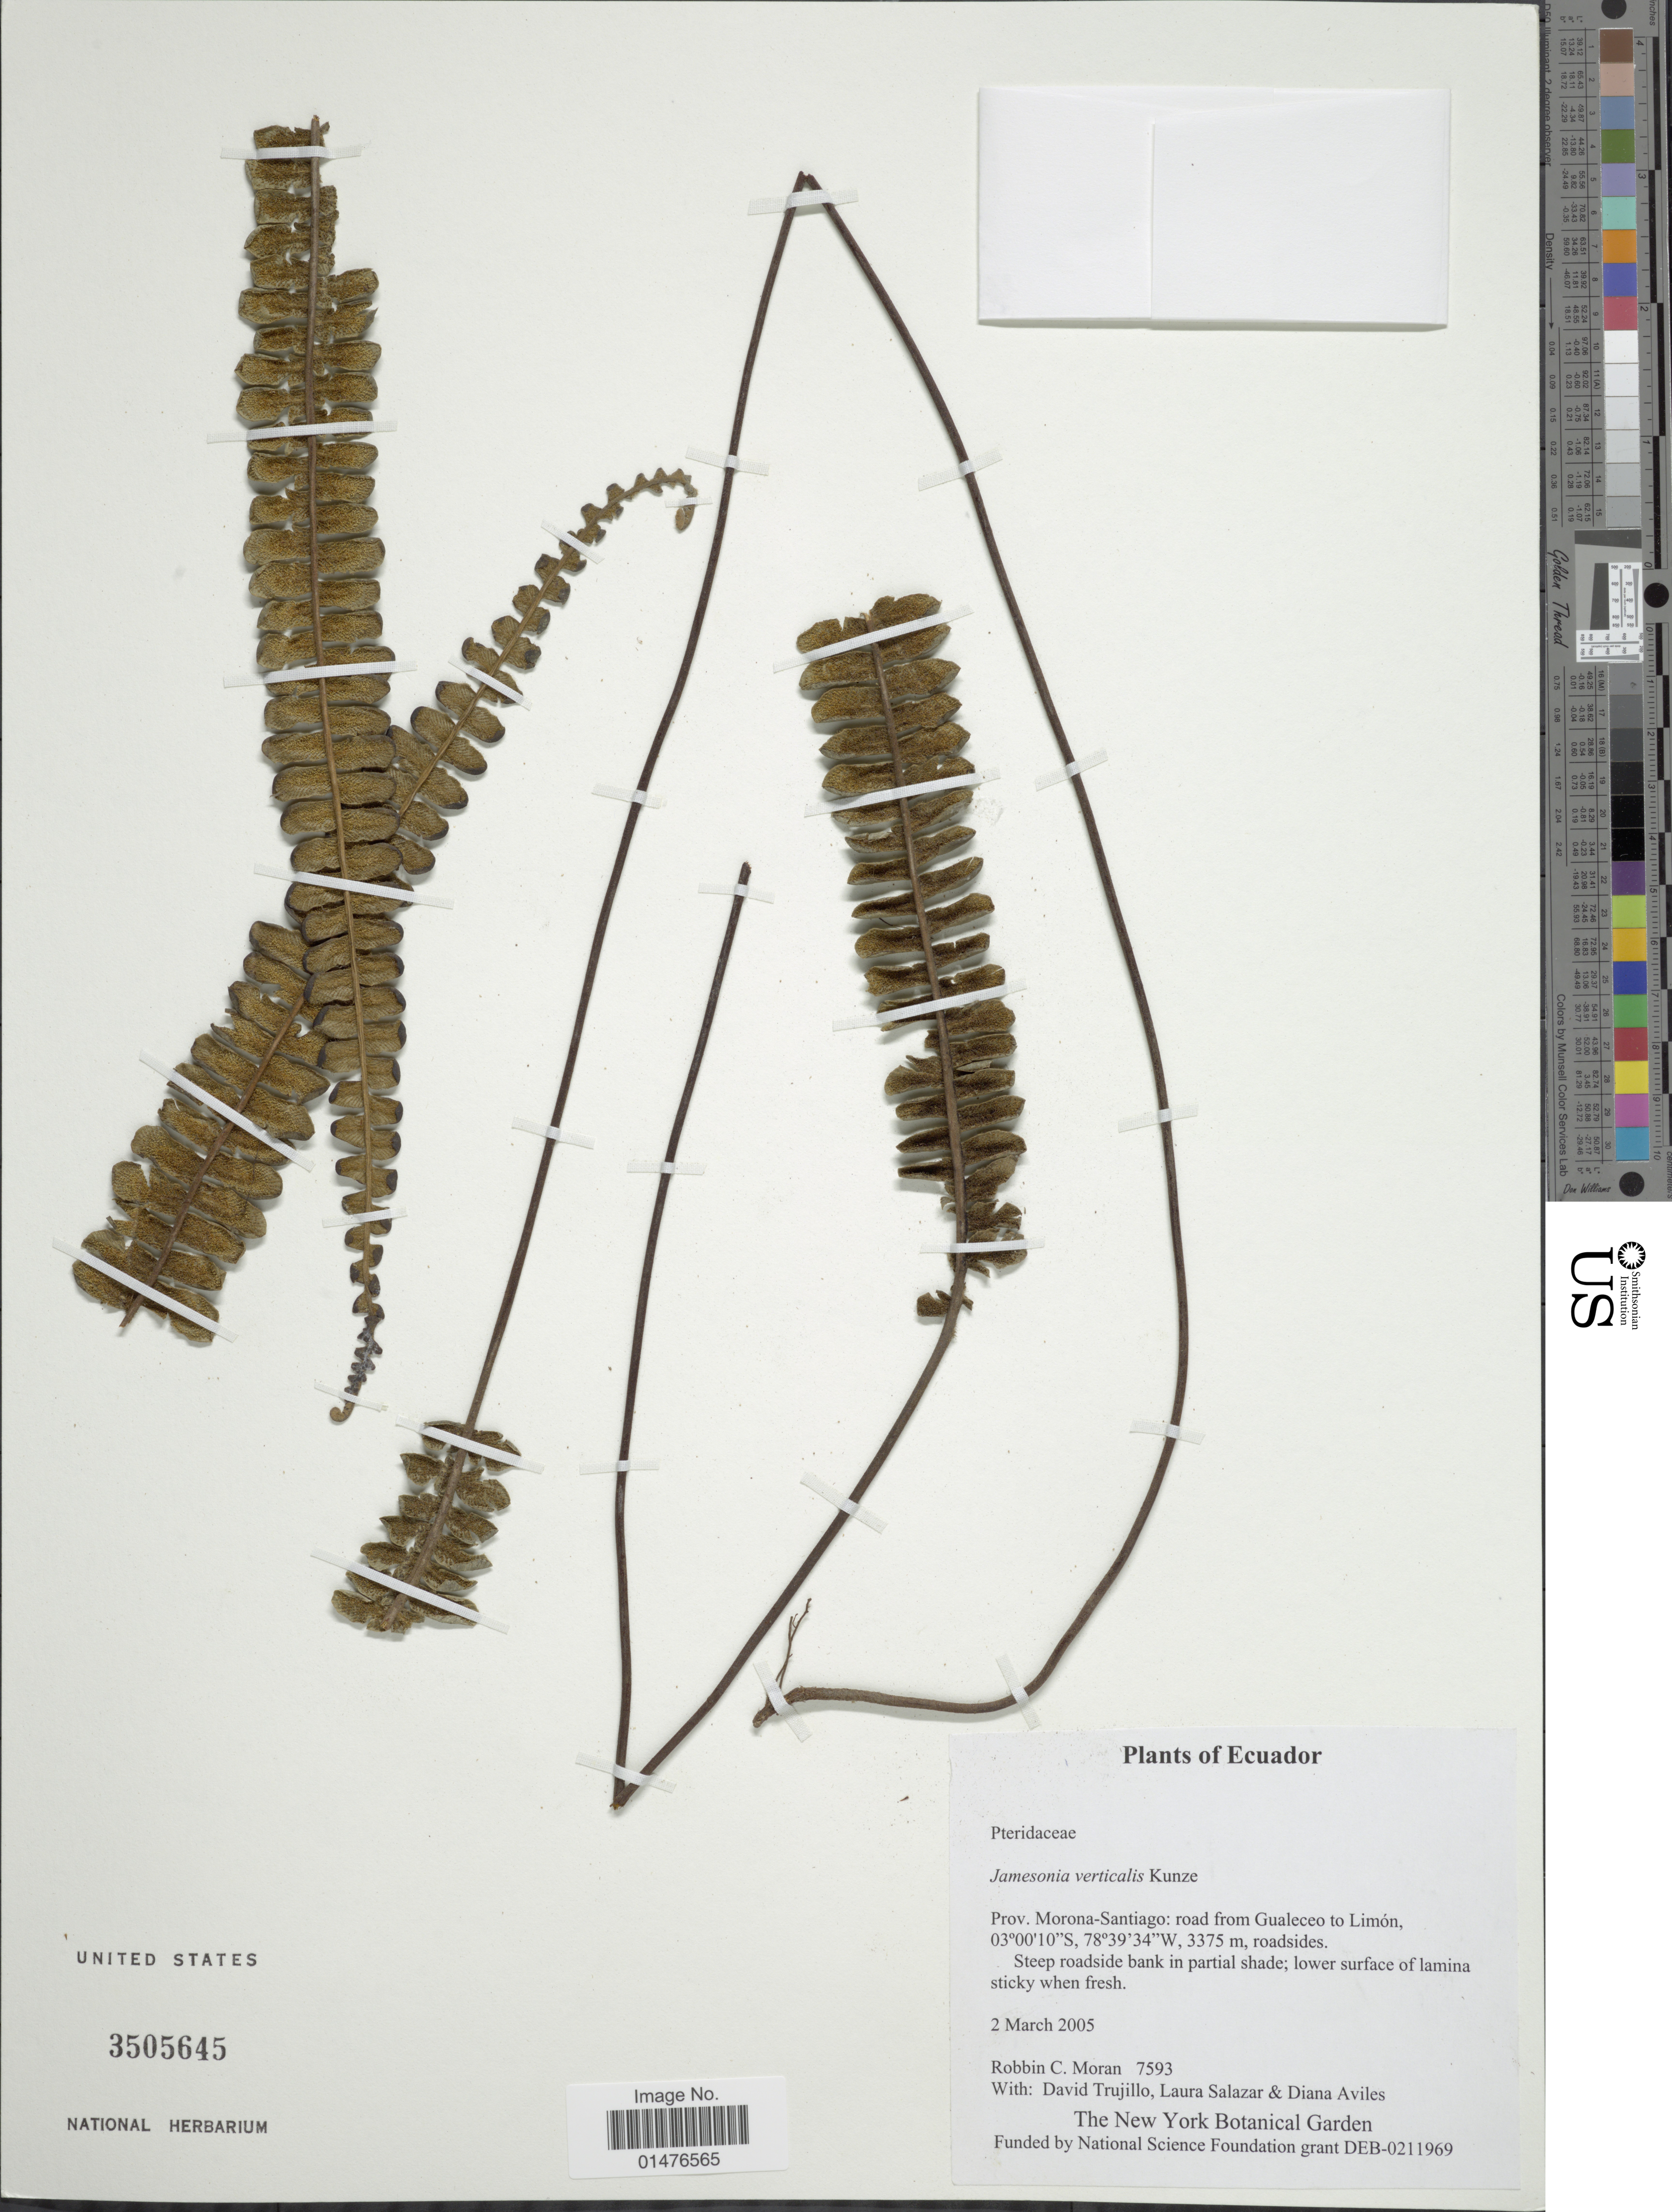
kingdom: Plantae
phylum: Tracheophyta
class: Polypodiopsida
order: Polypodiales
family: Pteridaceae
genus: Jamesonia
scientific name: Jamesonia verticalis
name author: Kunze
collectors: R. C. Moran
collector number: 7593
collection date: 2005-03-02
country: Ecuador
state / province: Morona-Santiago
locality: Road from Gualeceo to Limón, roadsides.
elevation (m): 3375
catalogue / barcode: US 3505645